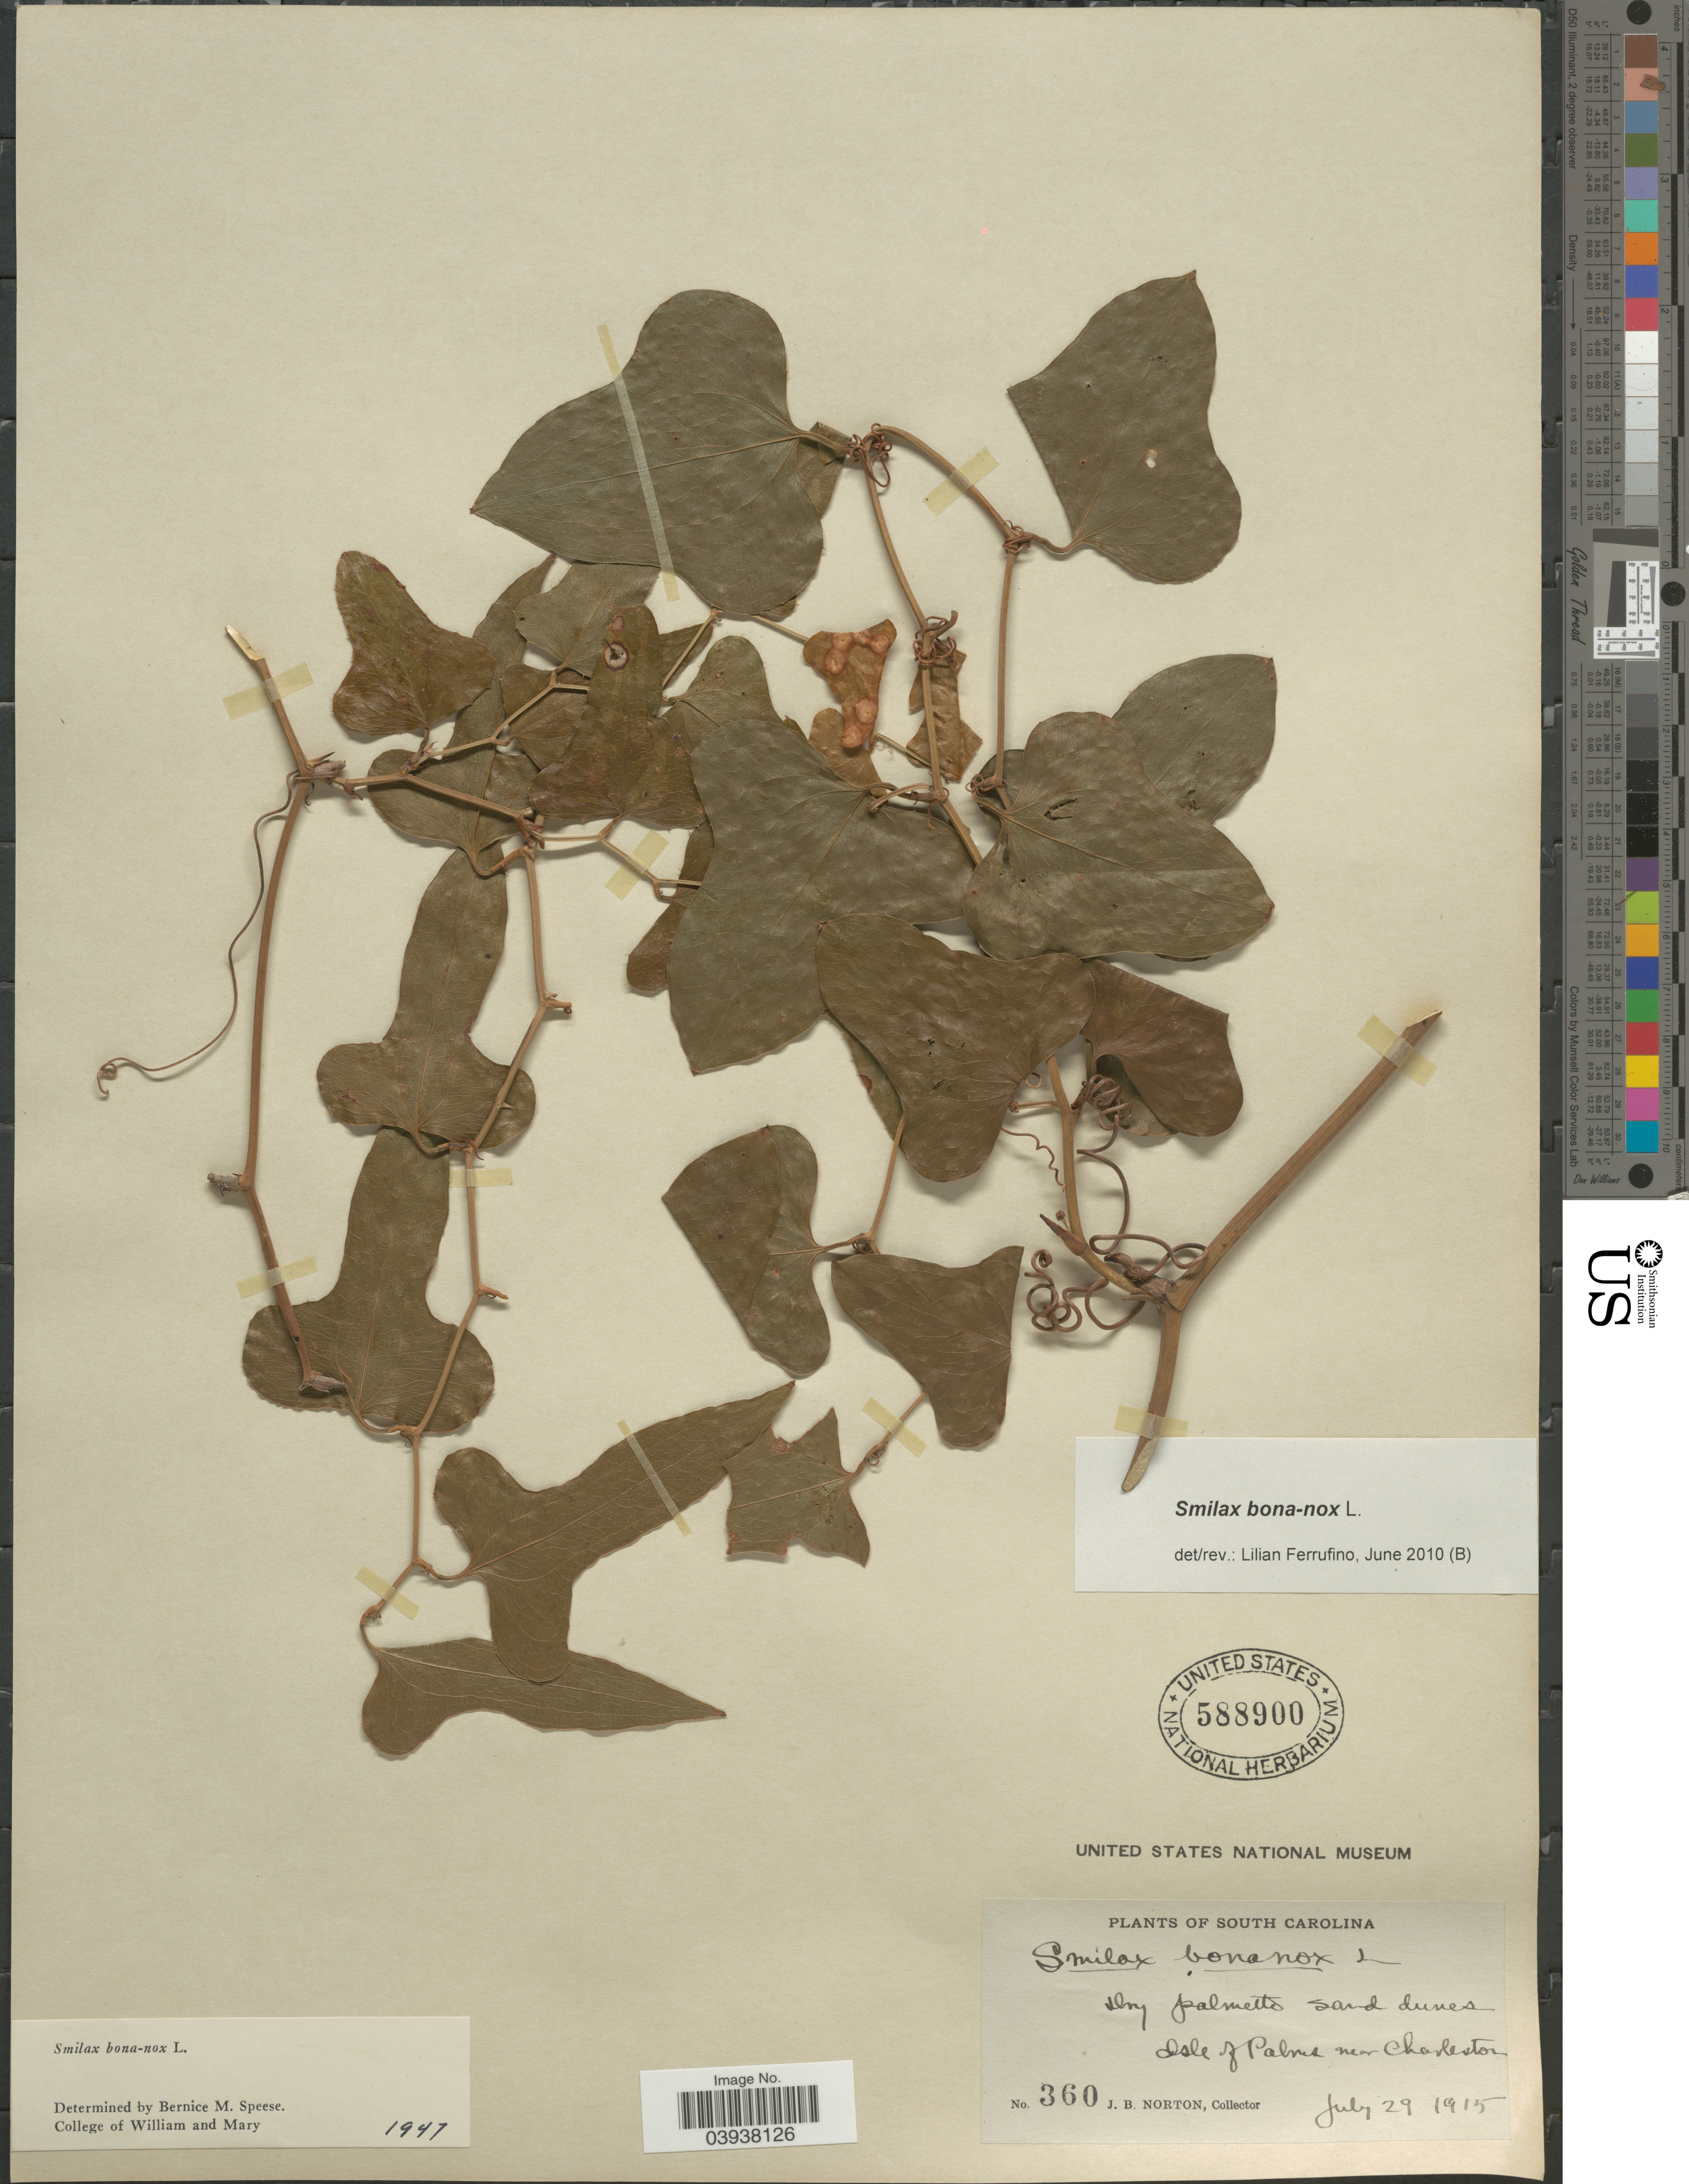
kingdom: Plantae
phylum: Tracheophyta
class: Liliopsida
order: Liliales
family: Smilacaceae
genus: Smilax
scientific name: Smilax bona-nox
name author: L.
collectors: J. B. Norton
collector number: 360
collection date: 1915-07-29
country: United States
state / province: South Carolina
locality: Dry palmette sand dunes. Isle of Palms near Charleston.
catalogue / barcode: US 588900